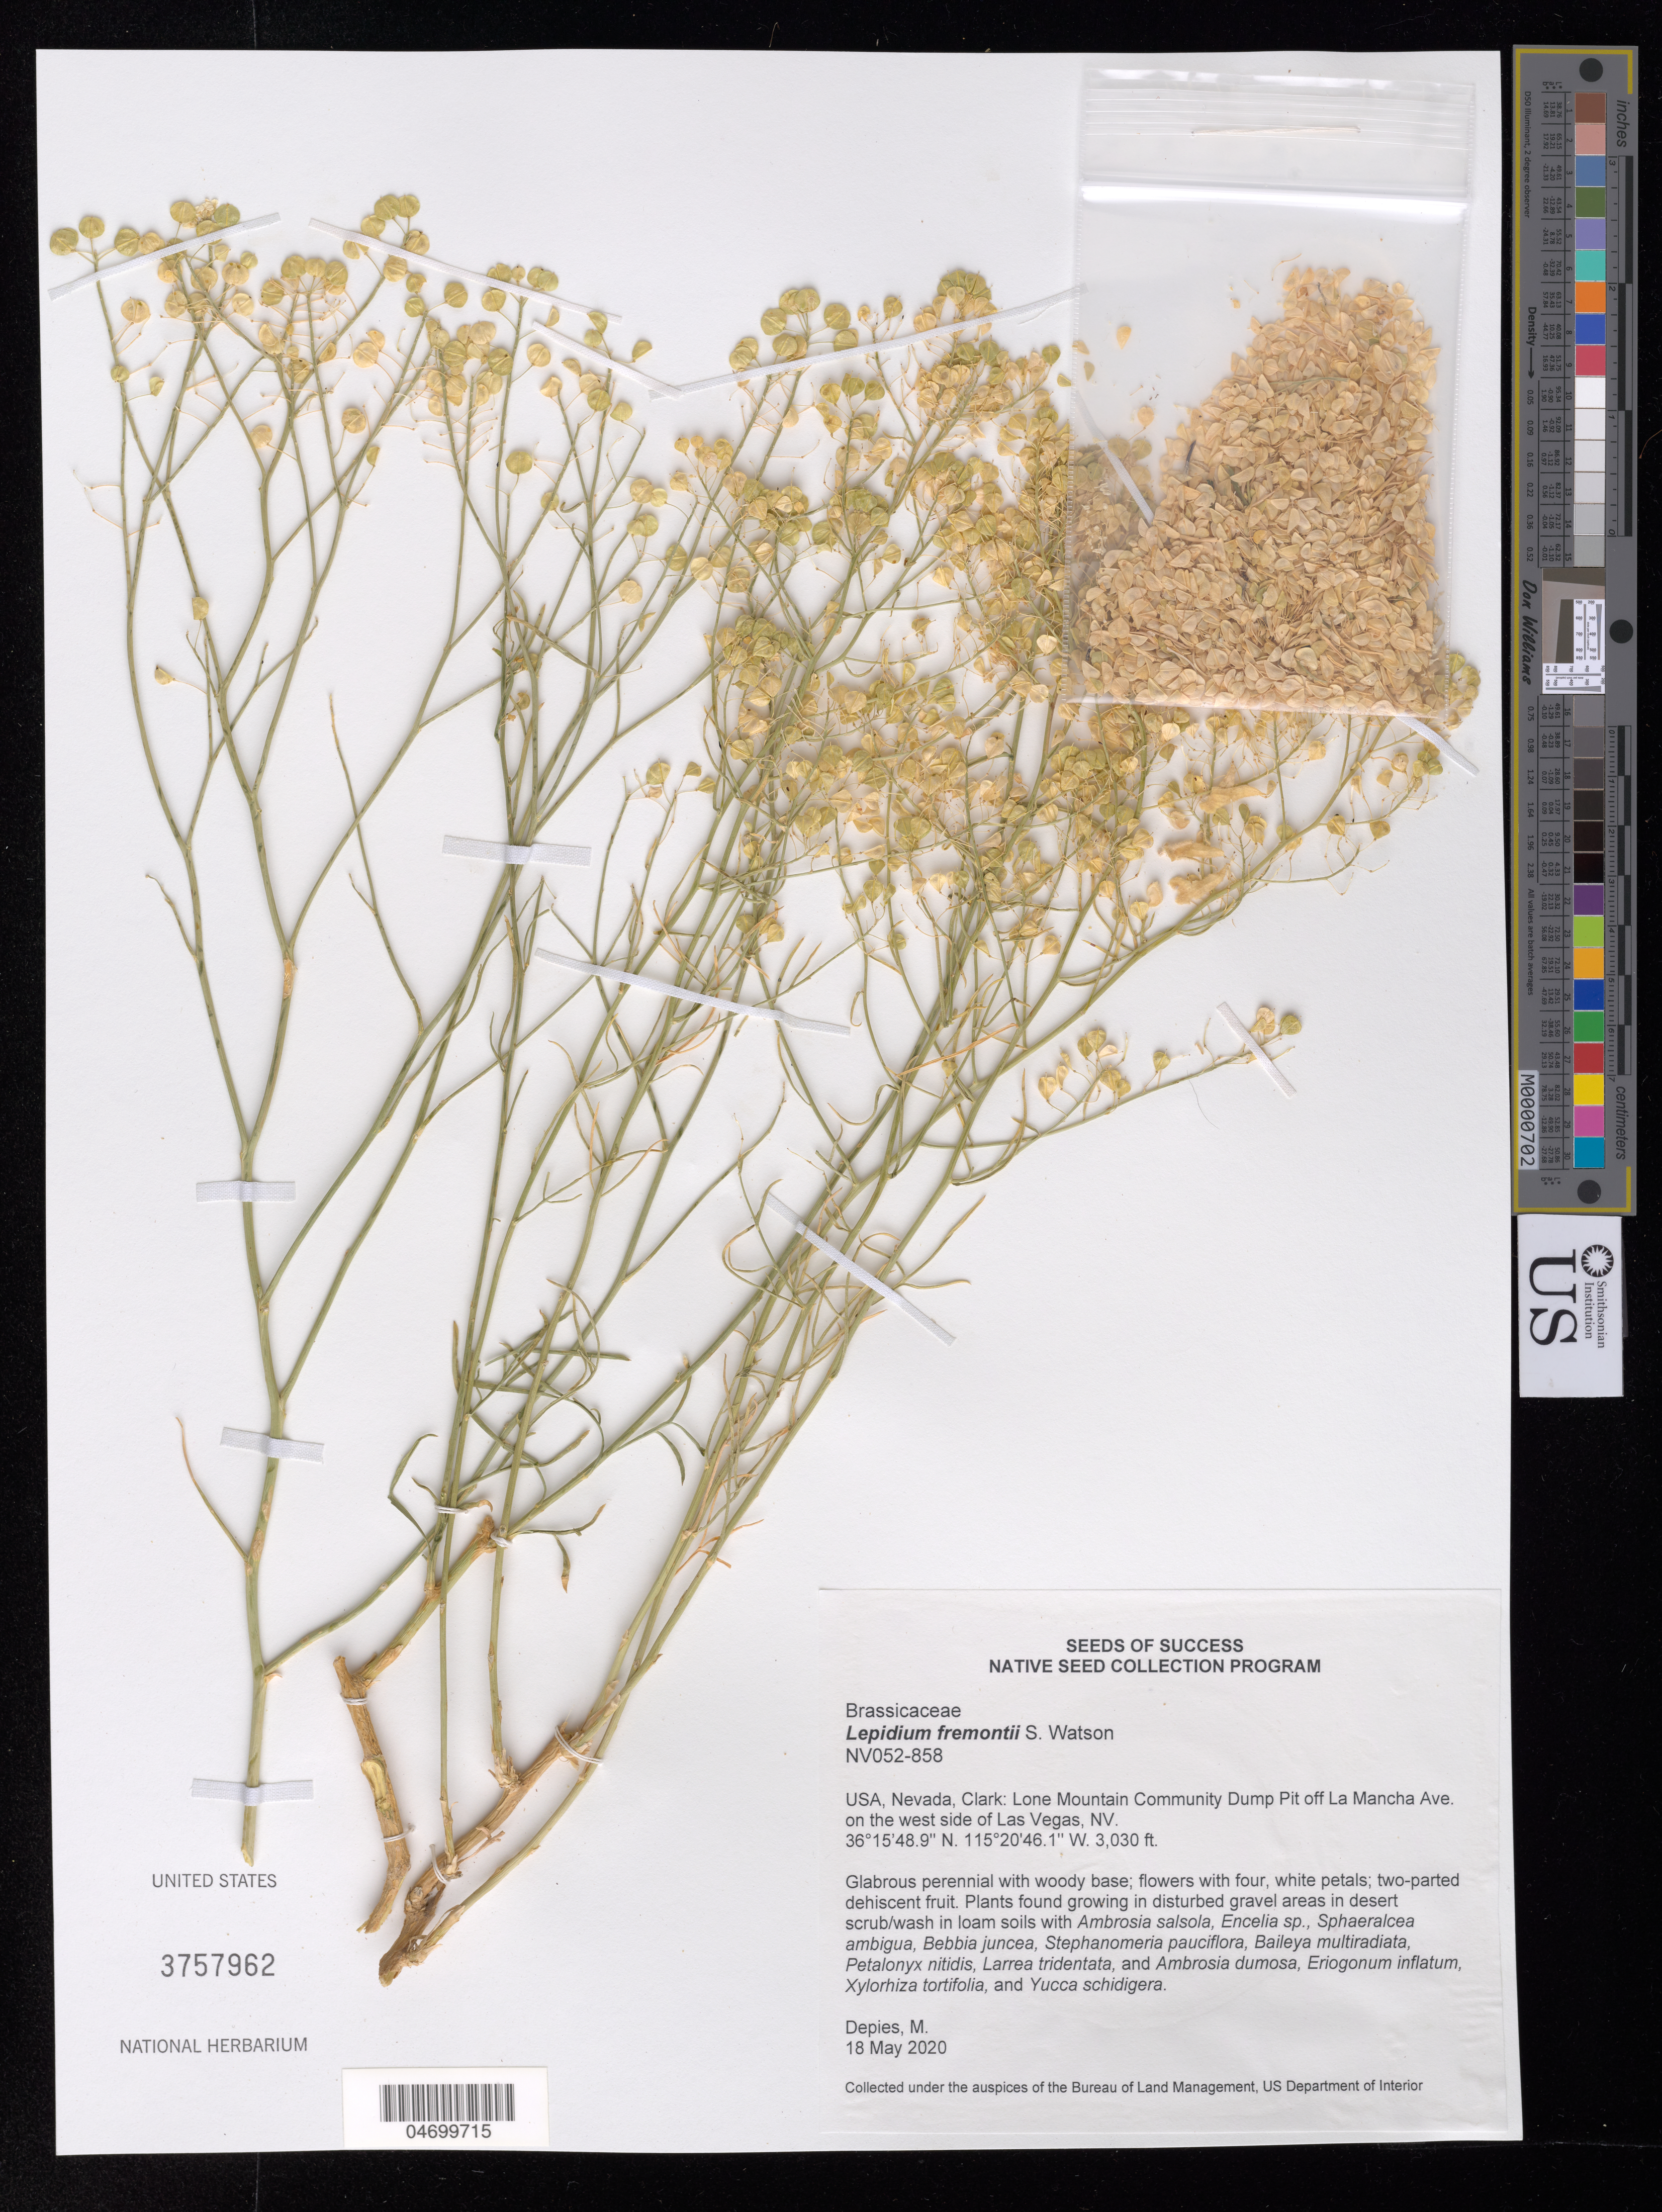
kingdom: Plantae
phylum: Tracheophyta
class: Magnoliopsida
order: Brassicales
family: Brassicaceae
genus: Lepidium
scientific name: Lepidium fremontii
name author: S. Watson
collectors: M. Depies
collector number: NV052-858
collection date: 2020-05-18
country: United States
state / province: Nevada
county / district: Clark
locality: Lone Mt Community Dump Pit off La Mancha Ave. on the W side of Las Vegas.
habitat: Loam soils. Desert scrub/wash habitats in disturbed gravel areas. With Ambrosia salsola, Encelia sp., Bebbia juncea, Larrea tridentat, etc.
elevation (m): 924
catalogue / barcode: US 3757962